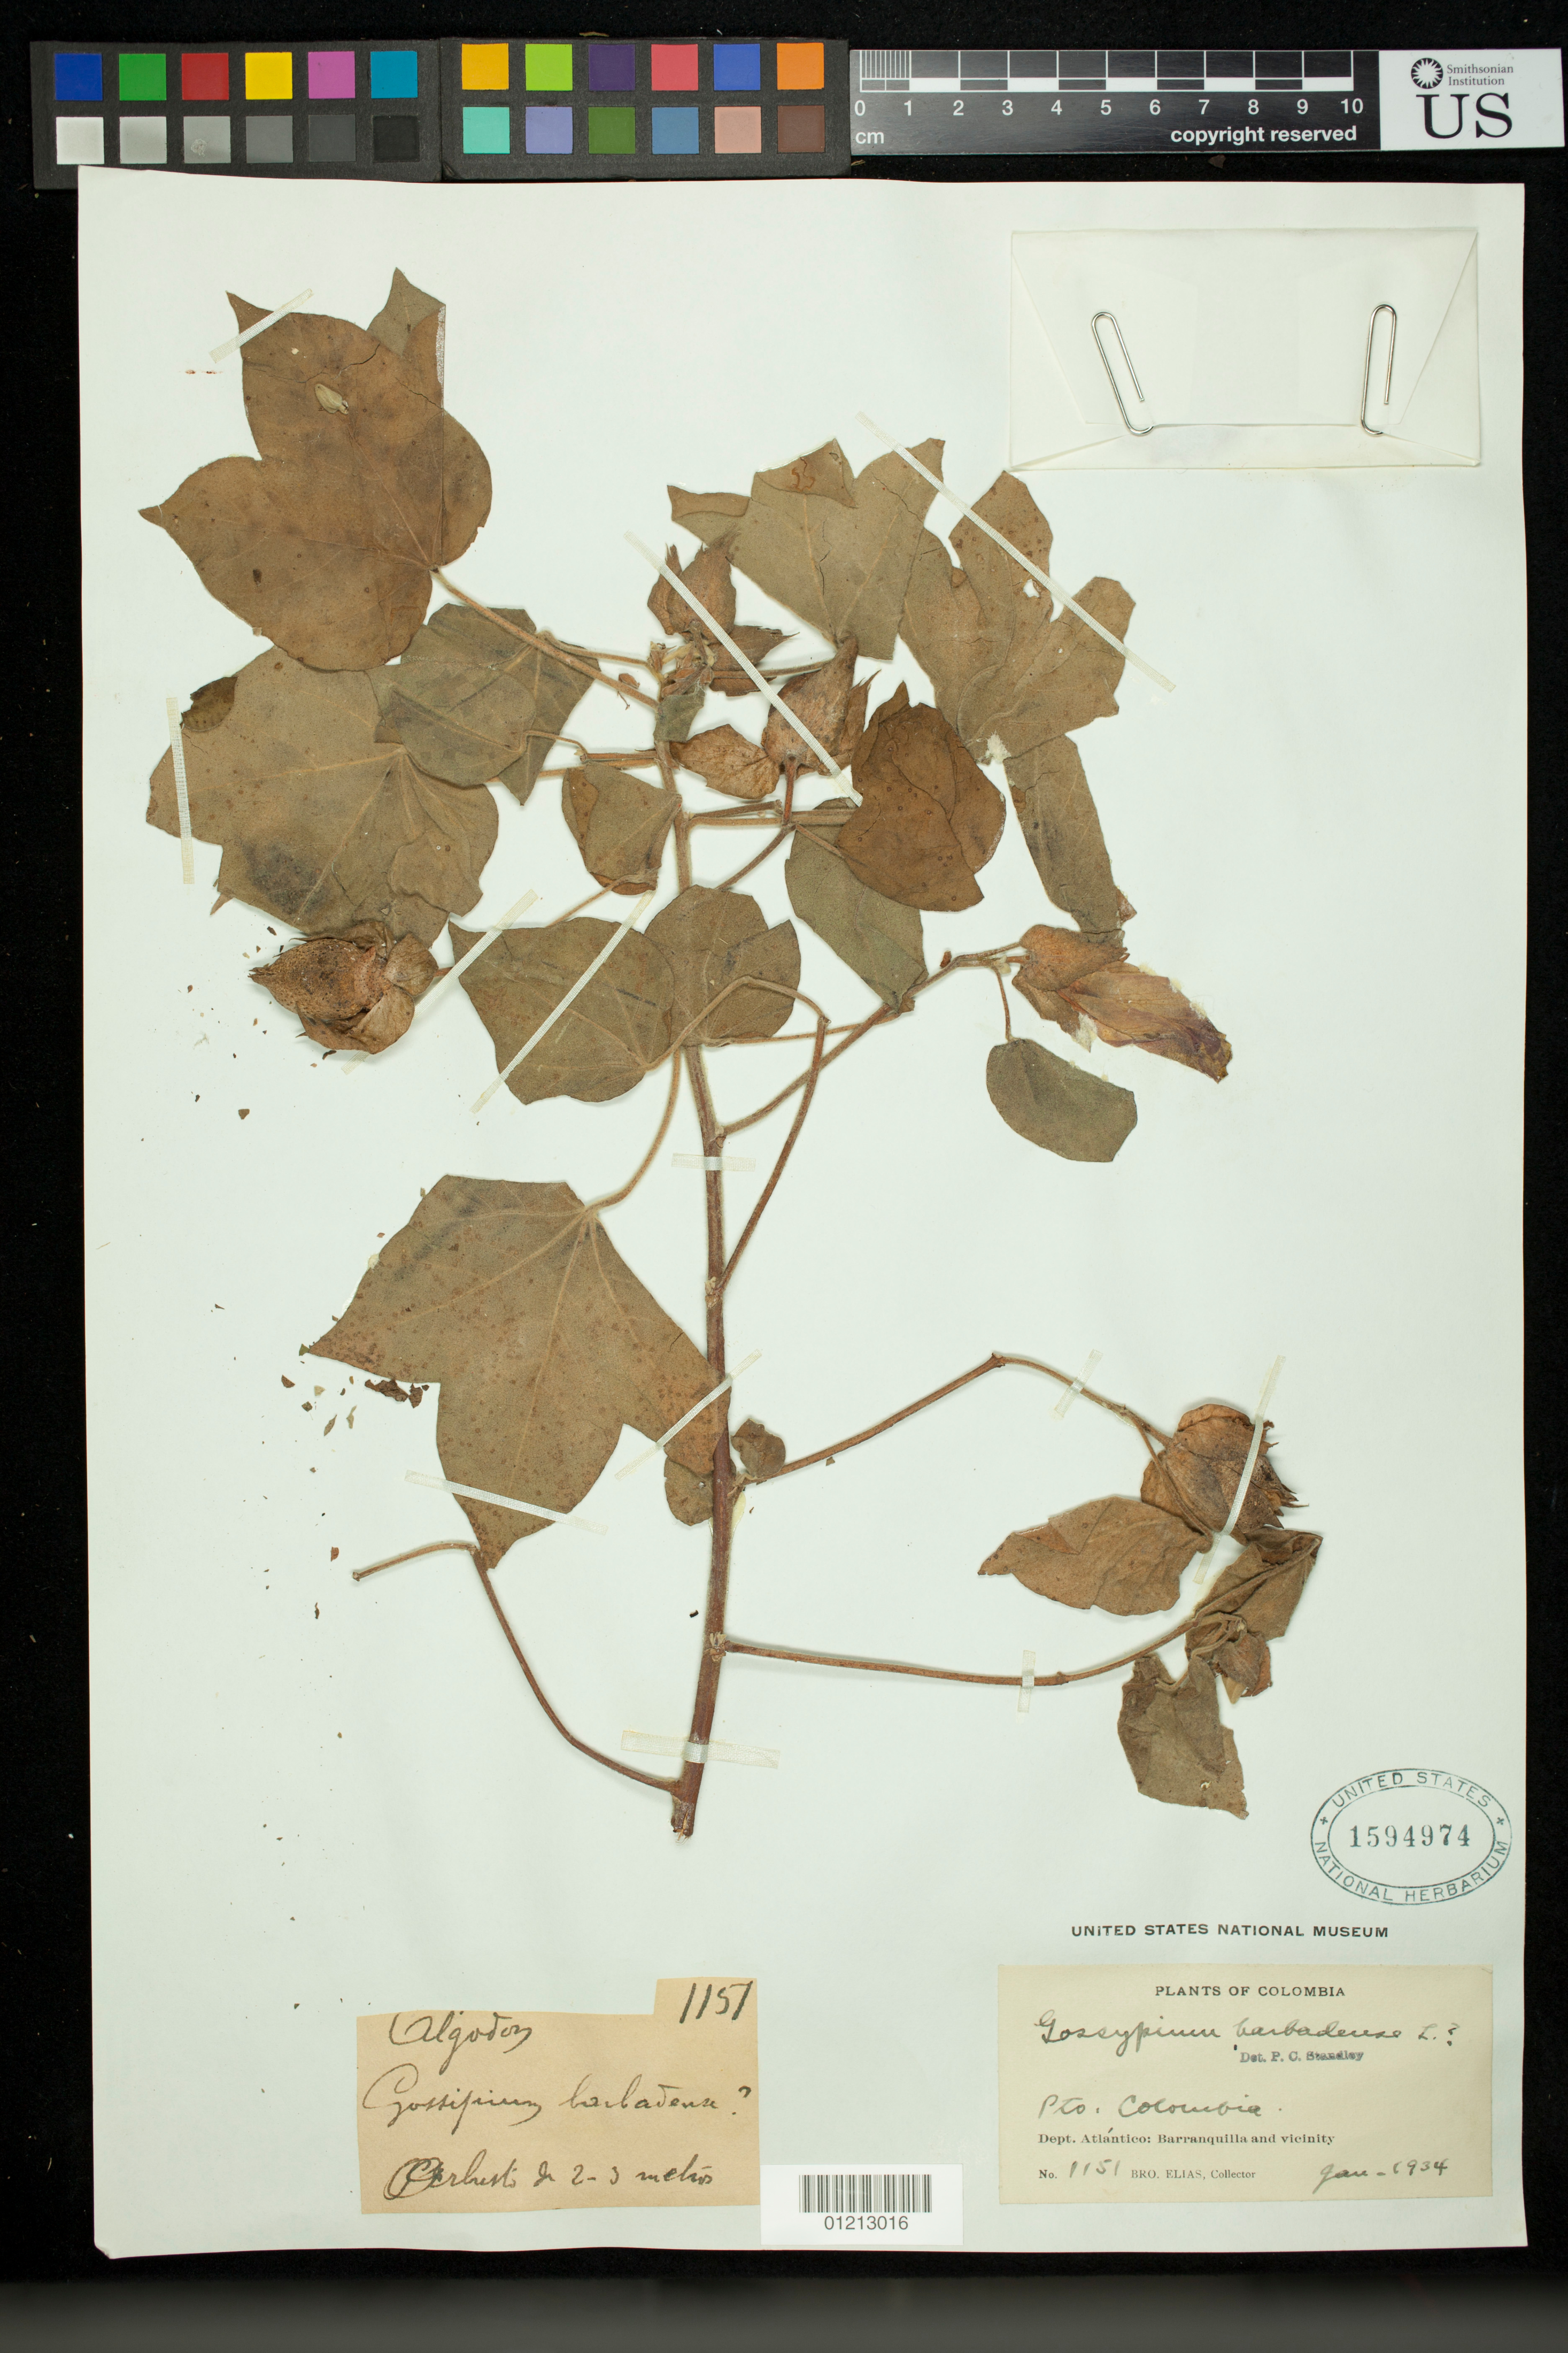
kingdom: Plantae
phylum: Tracheophyta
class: Magnoliopsida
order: Malvales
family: Malvaceae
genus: Gossypium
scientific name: Gossypium hirsutum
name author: L.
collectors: Bro. Elias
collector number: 1151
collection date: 1934-01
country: Colombia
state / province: Atlántico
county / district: Barranquilla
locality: Atlántico:. Barranquilla and vicinity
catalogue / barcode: US 1594974